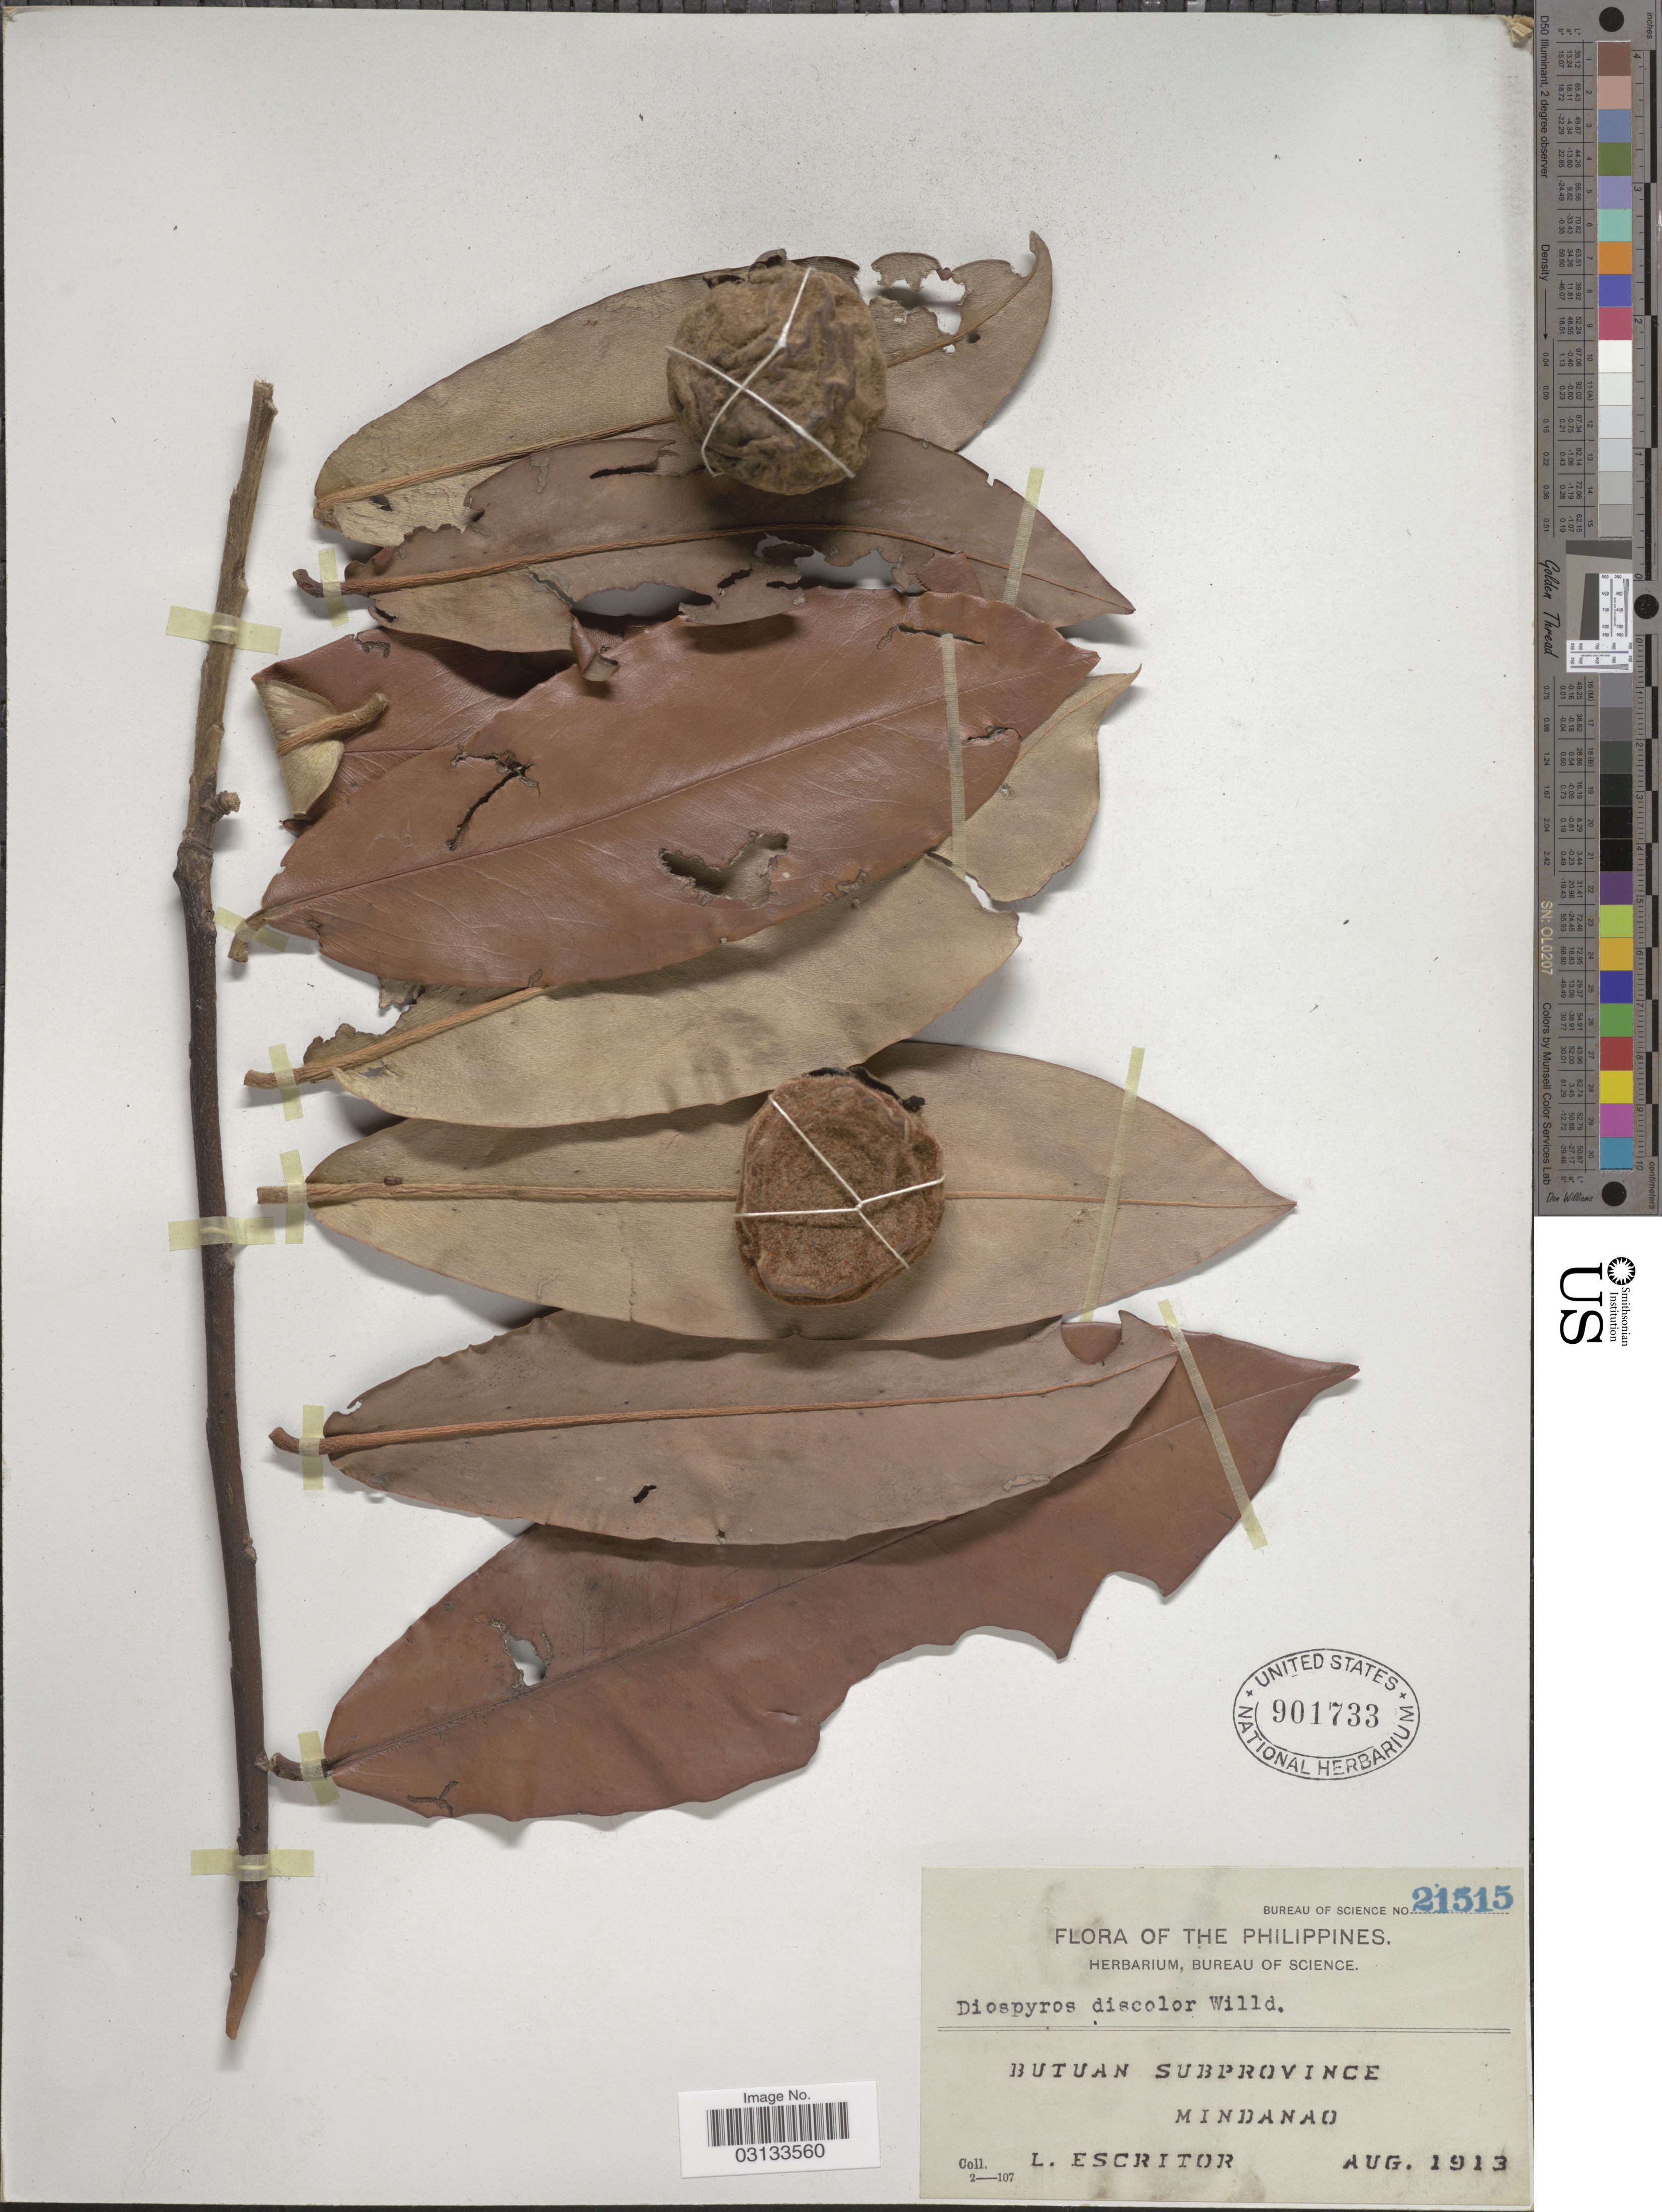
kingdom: Plantae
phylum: Tracheophyta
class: Magnoliopsida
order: Ericales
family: Ebenaceae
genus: Diospyros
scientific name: Diospyros discolor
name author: Willd.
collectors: L. Escritor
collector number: Bureau of Science 21515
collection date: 1913-08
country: Philippines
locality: Butuan Subprovince, Mindanao.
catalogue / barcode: US 901733